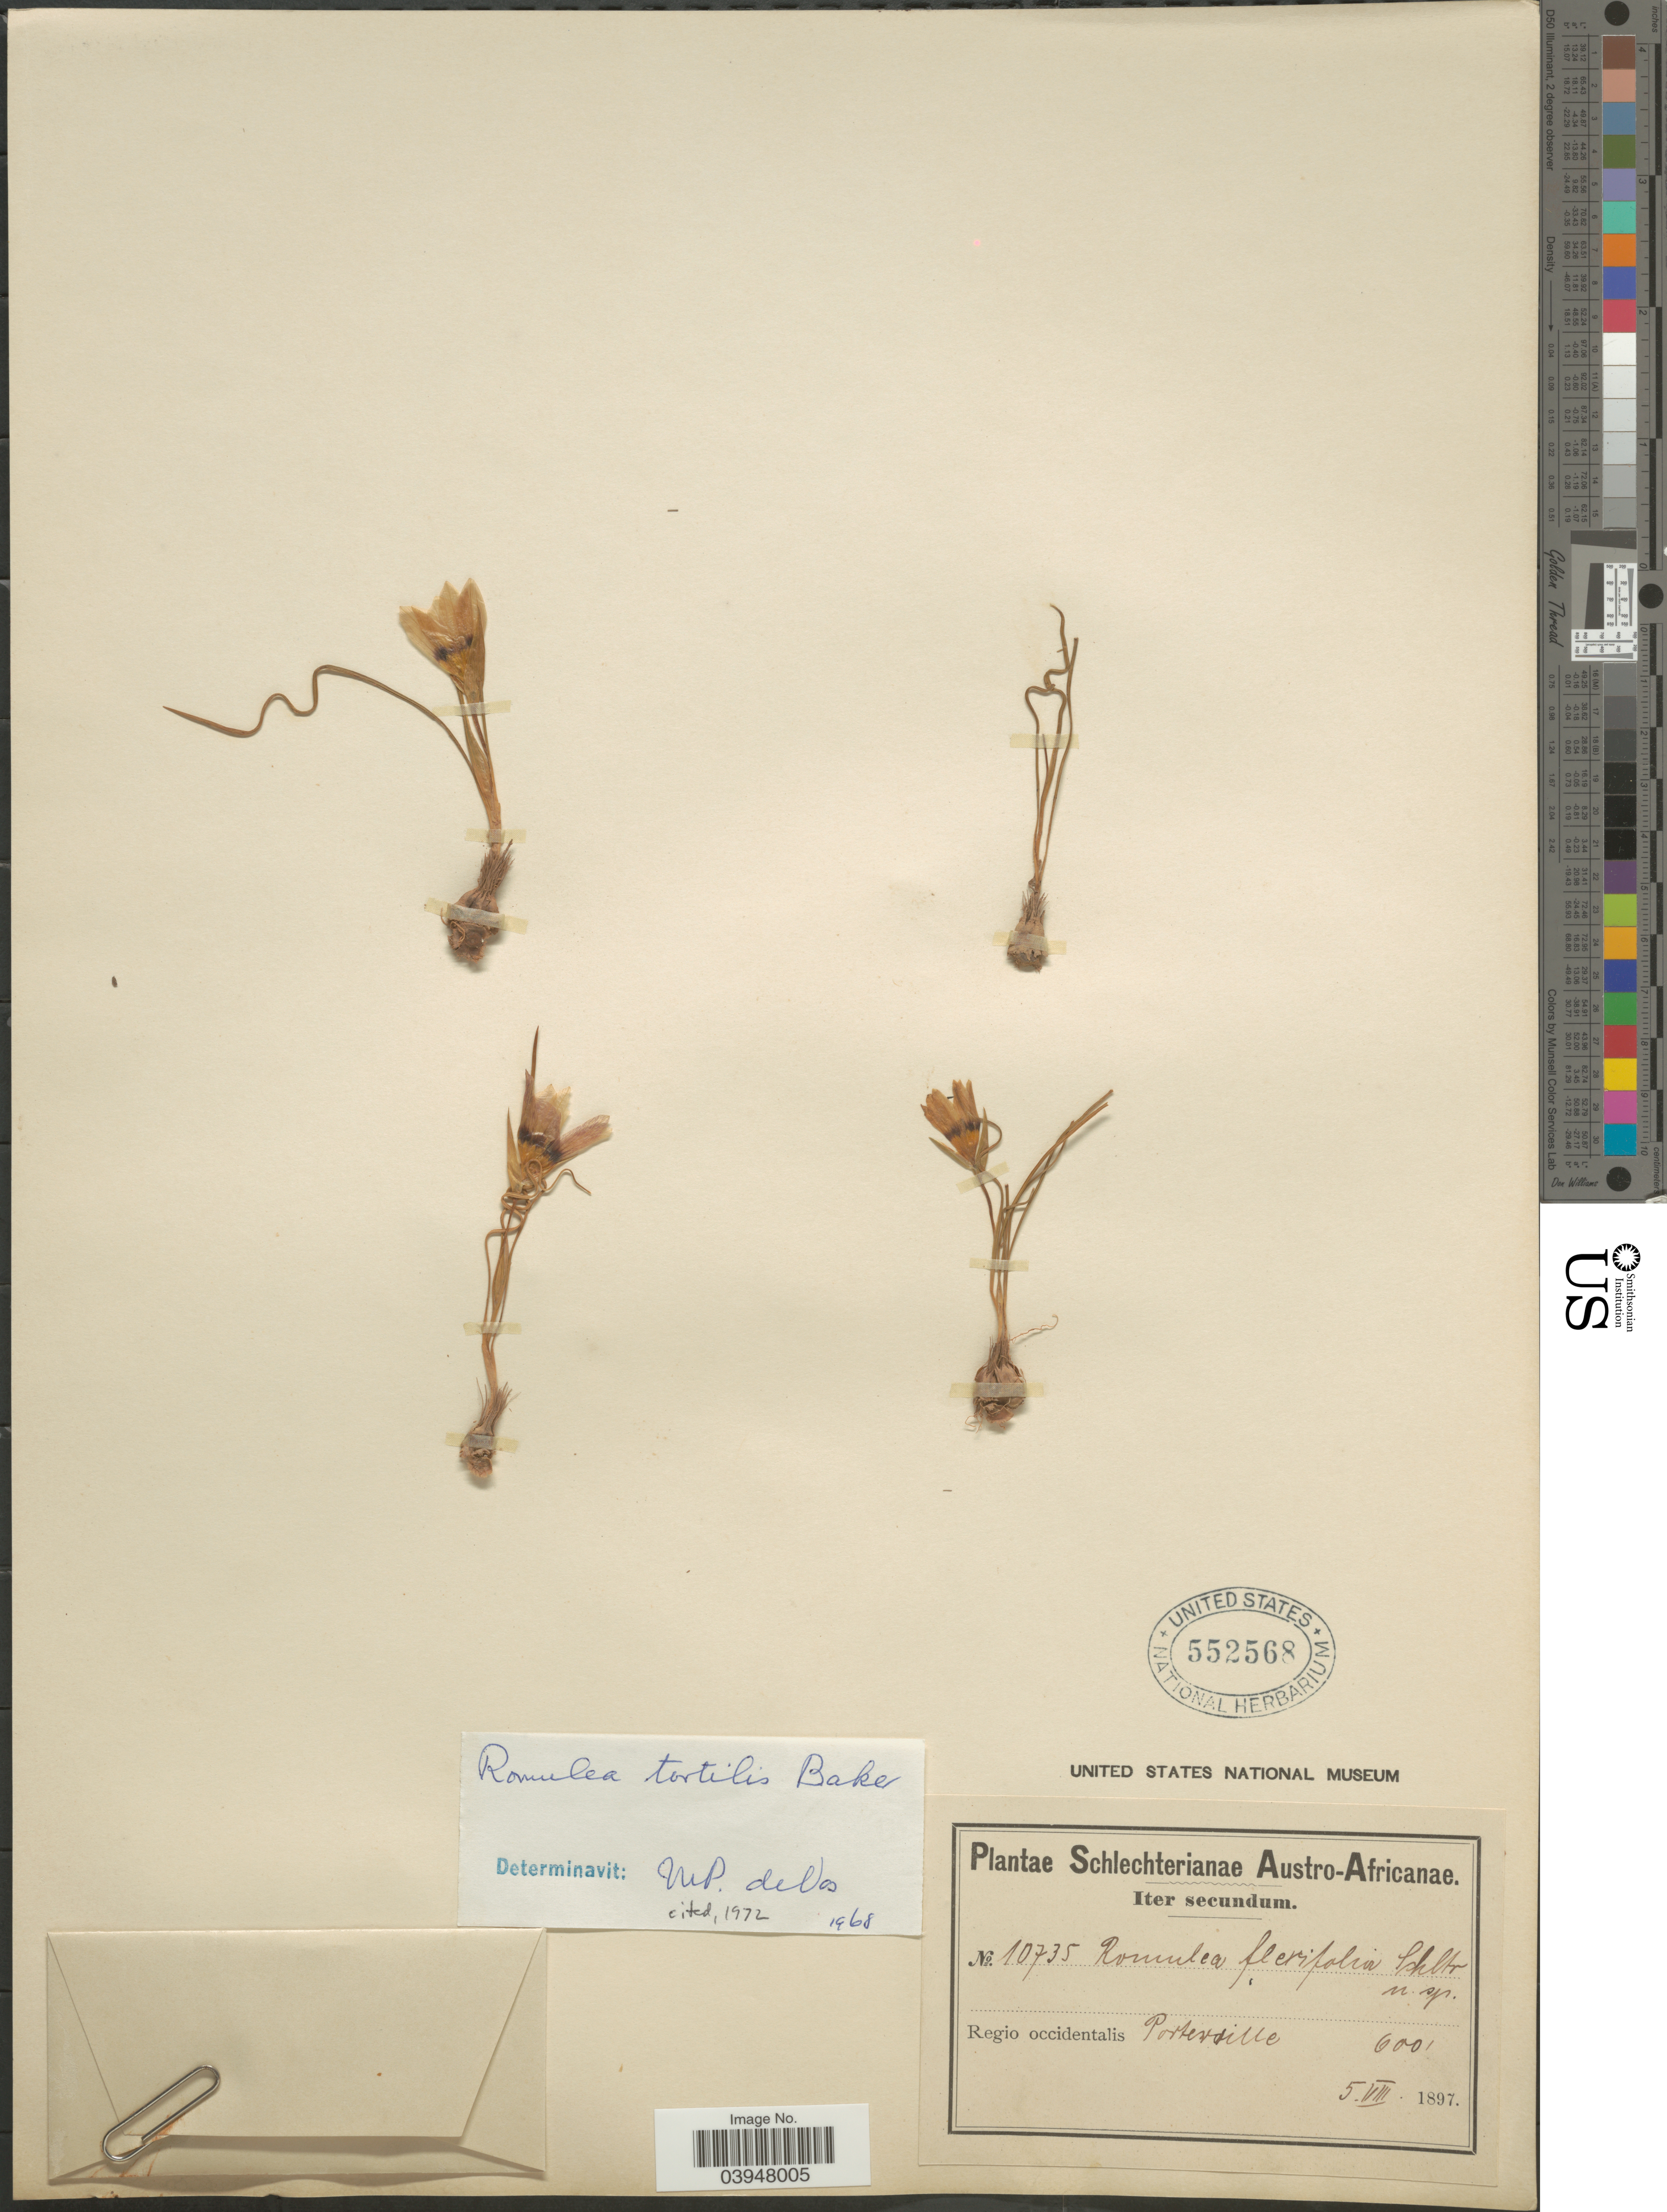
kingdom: Plantae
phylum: Tracheophyta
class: Liliopsida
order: Asparagales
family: Iridaceae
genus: Romulea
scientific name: Romulea tortilis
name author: Baker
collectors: Schlechter, --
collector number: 10735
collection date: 1897-08-05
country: South Africa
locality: Austro-Africanae. Regio occidentalis Porterville.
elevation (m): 183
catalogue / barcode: US 552568